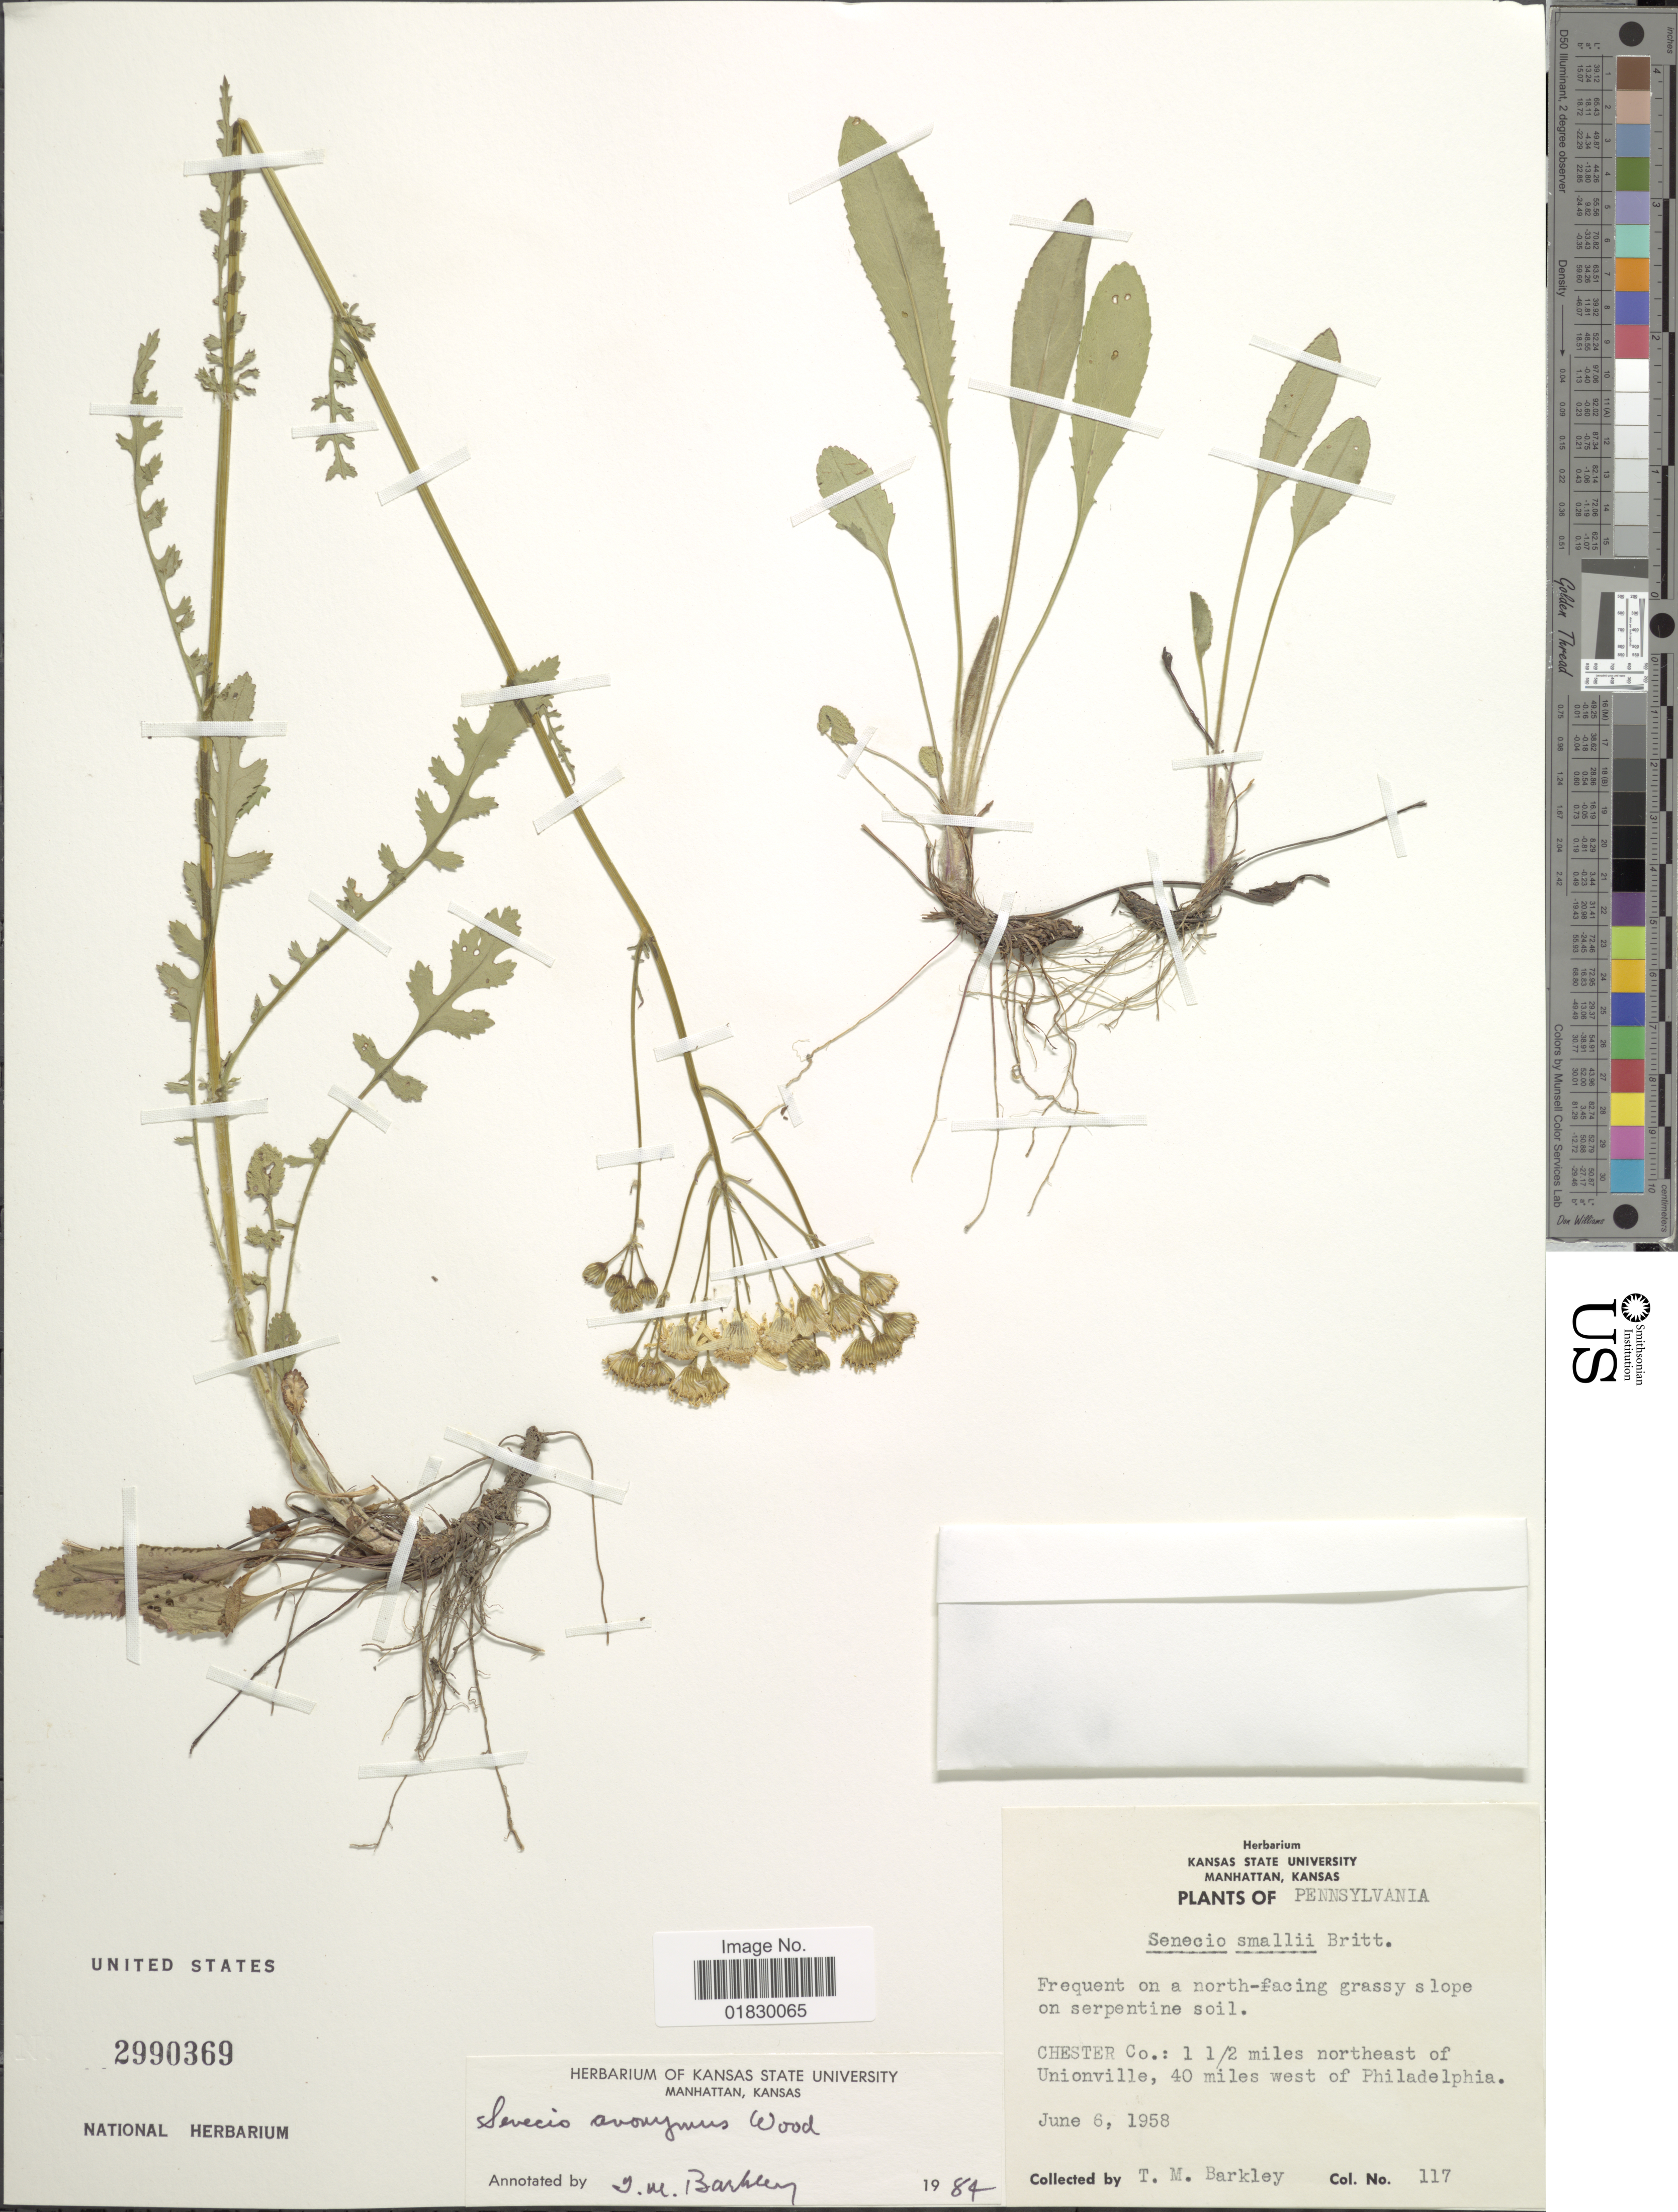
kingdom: Plantae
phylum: Tracheophyta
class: Magnoliopsida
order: Asterales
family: Asteraceae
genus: Packera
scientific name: Packera anonyma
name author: (Alph. Wood) W.A. Weber & Á. Löve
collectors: T. M. Barkley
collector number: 117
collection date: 1958-06-06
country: United States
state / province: Pennsylvania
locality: Chester Co.: 1 1/2 miles northeast of Unionville, 40 miles west of Philadelphia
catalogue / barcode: US 2990369